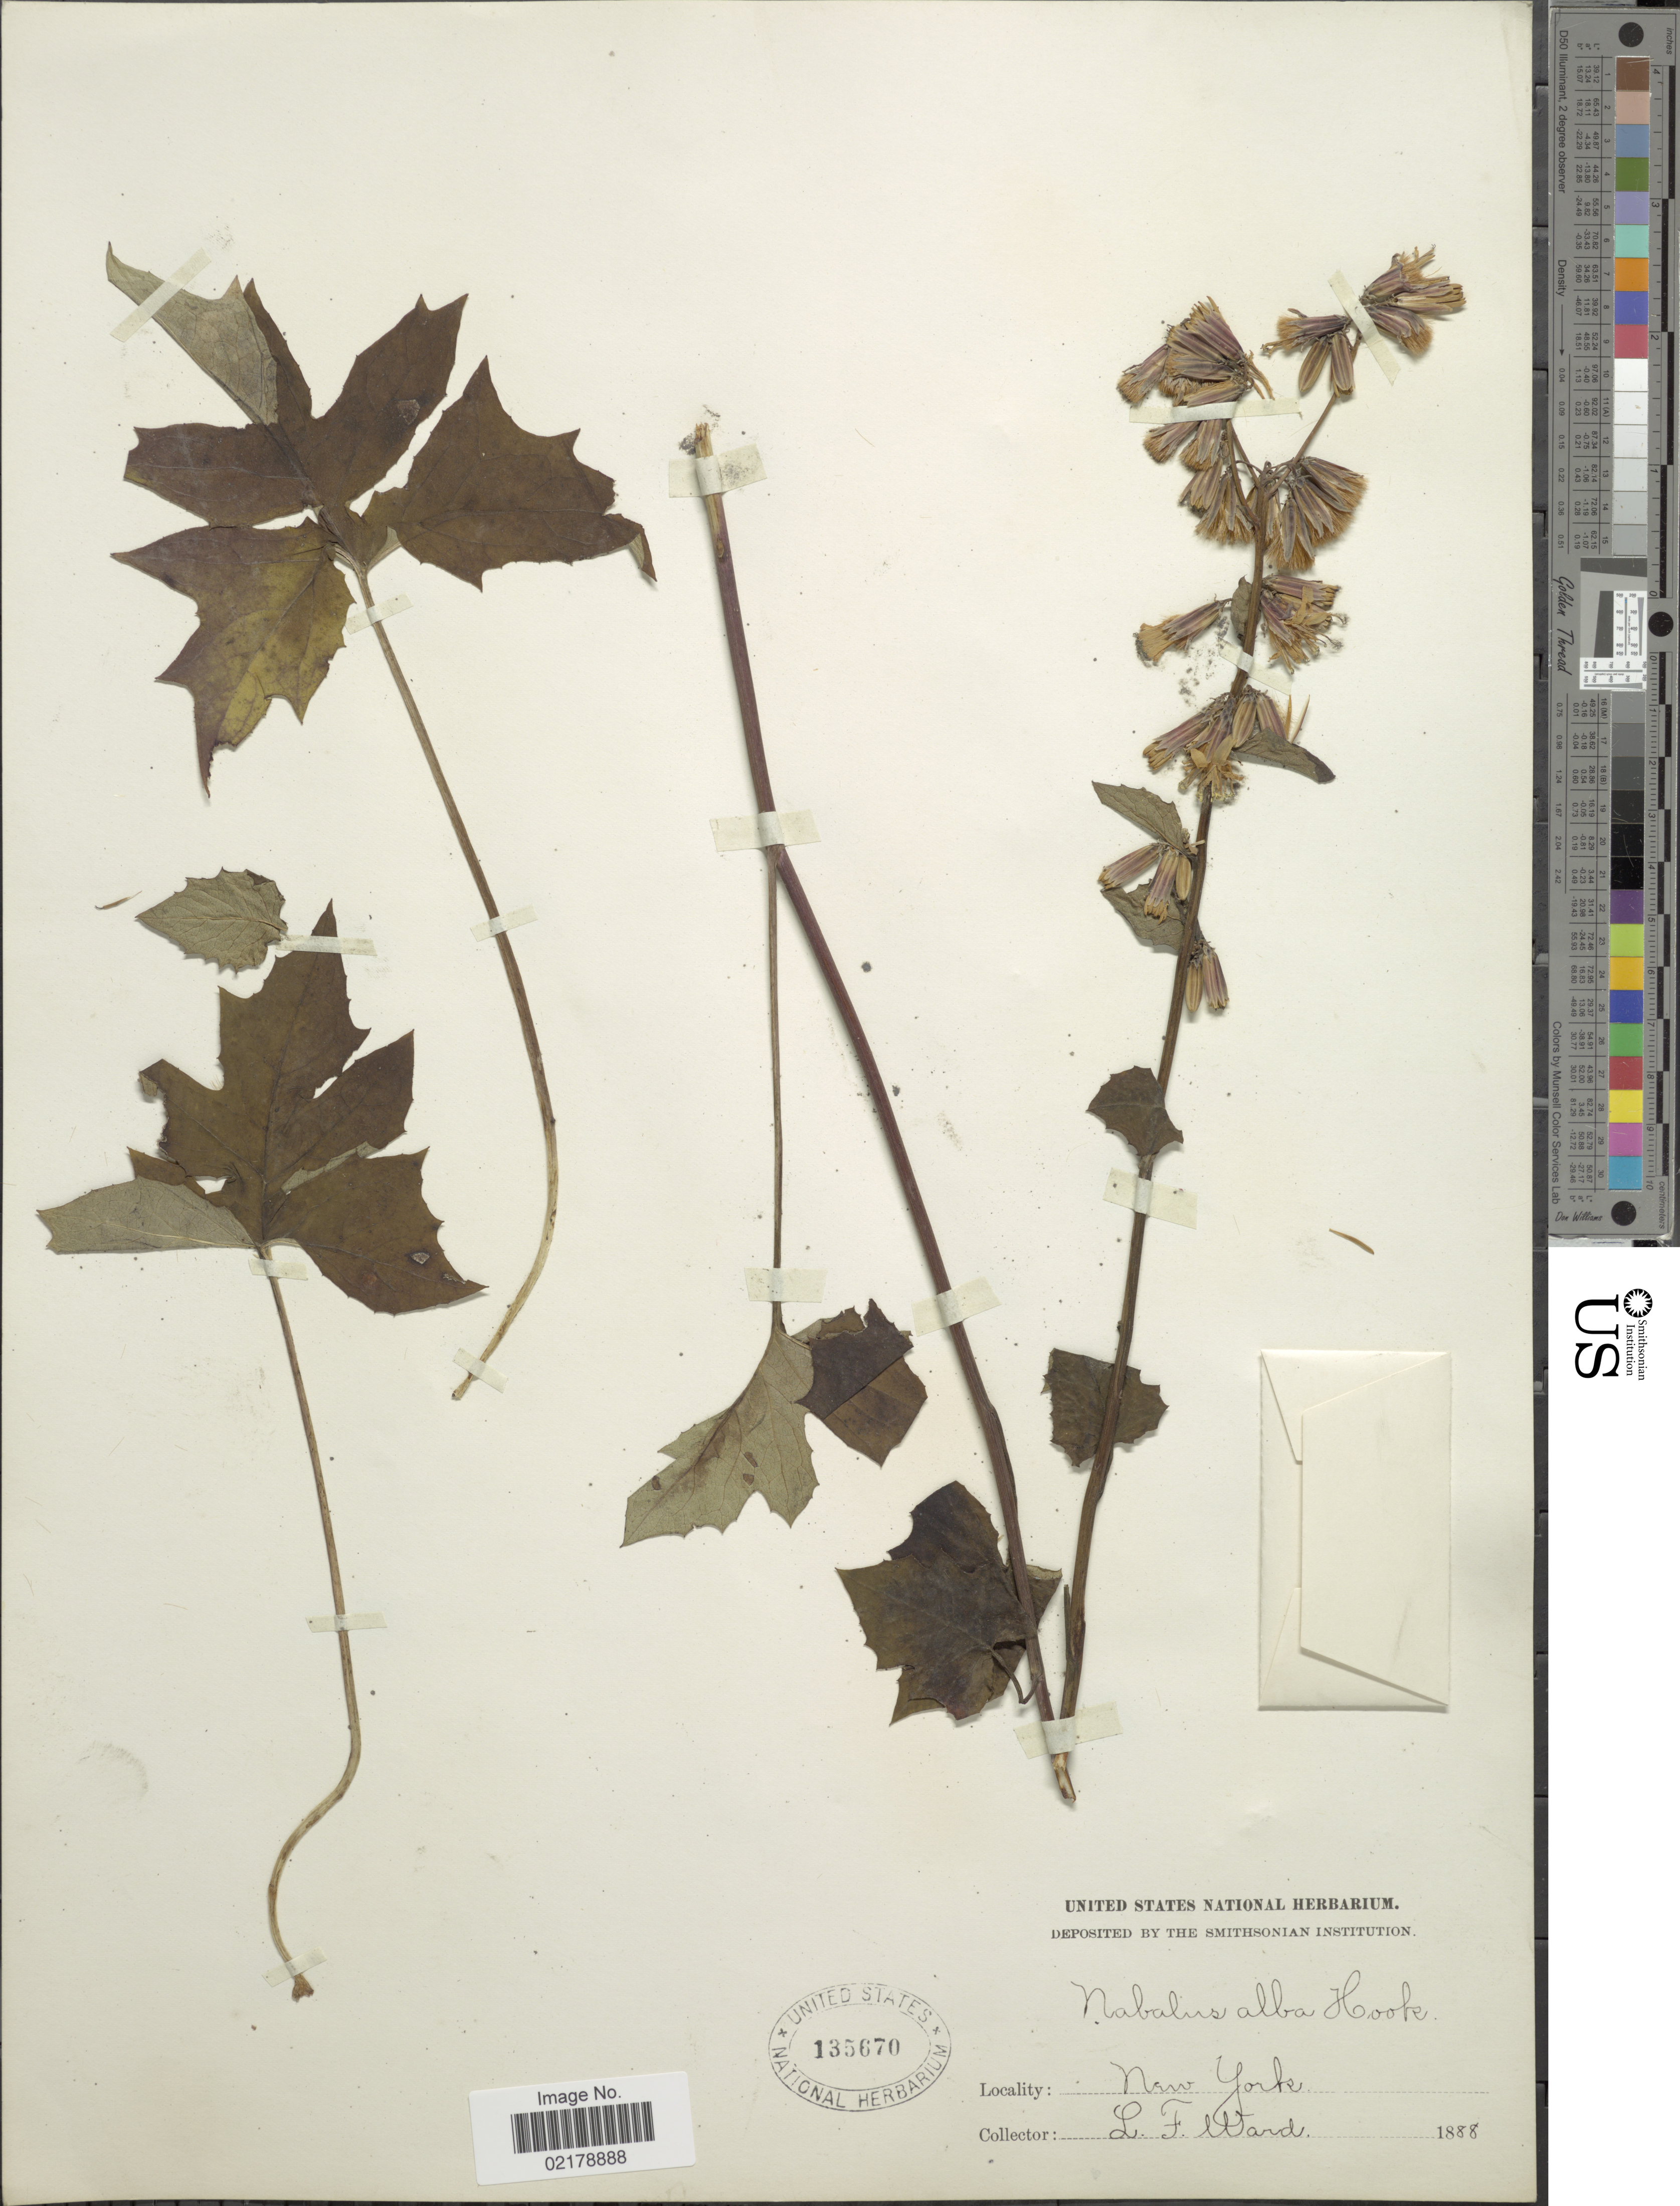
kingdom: Plantae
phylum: Tracheophyta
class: Magnoliopsida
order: Asterales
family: Asteraceae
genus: Nabalus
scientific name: Nabalus albus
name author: (L.) Hook.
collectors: L. Ward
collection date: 1888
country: United States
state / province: New York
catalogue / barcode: US 135670